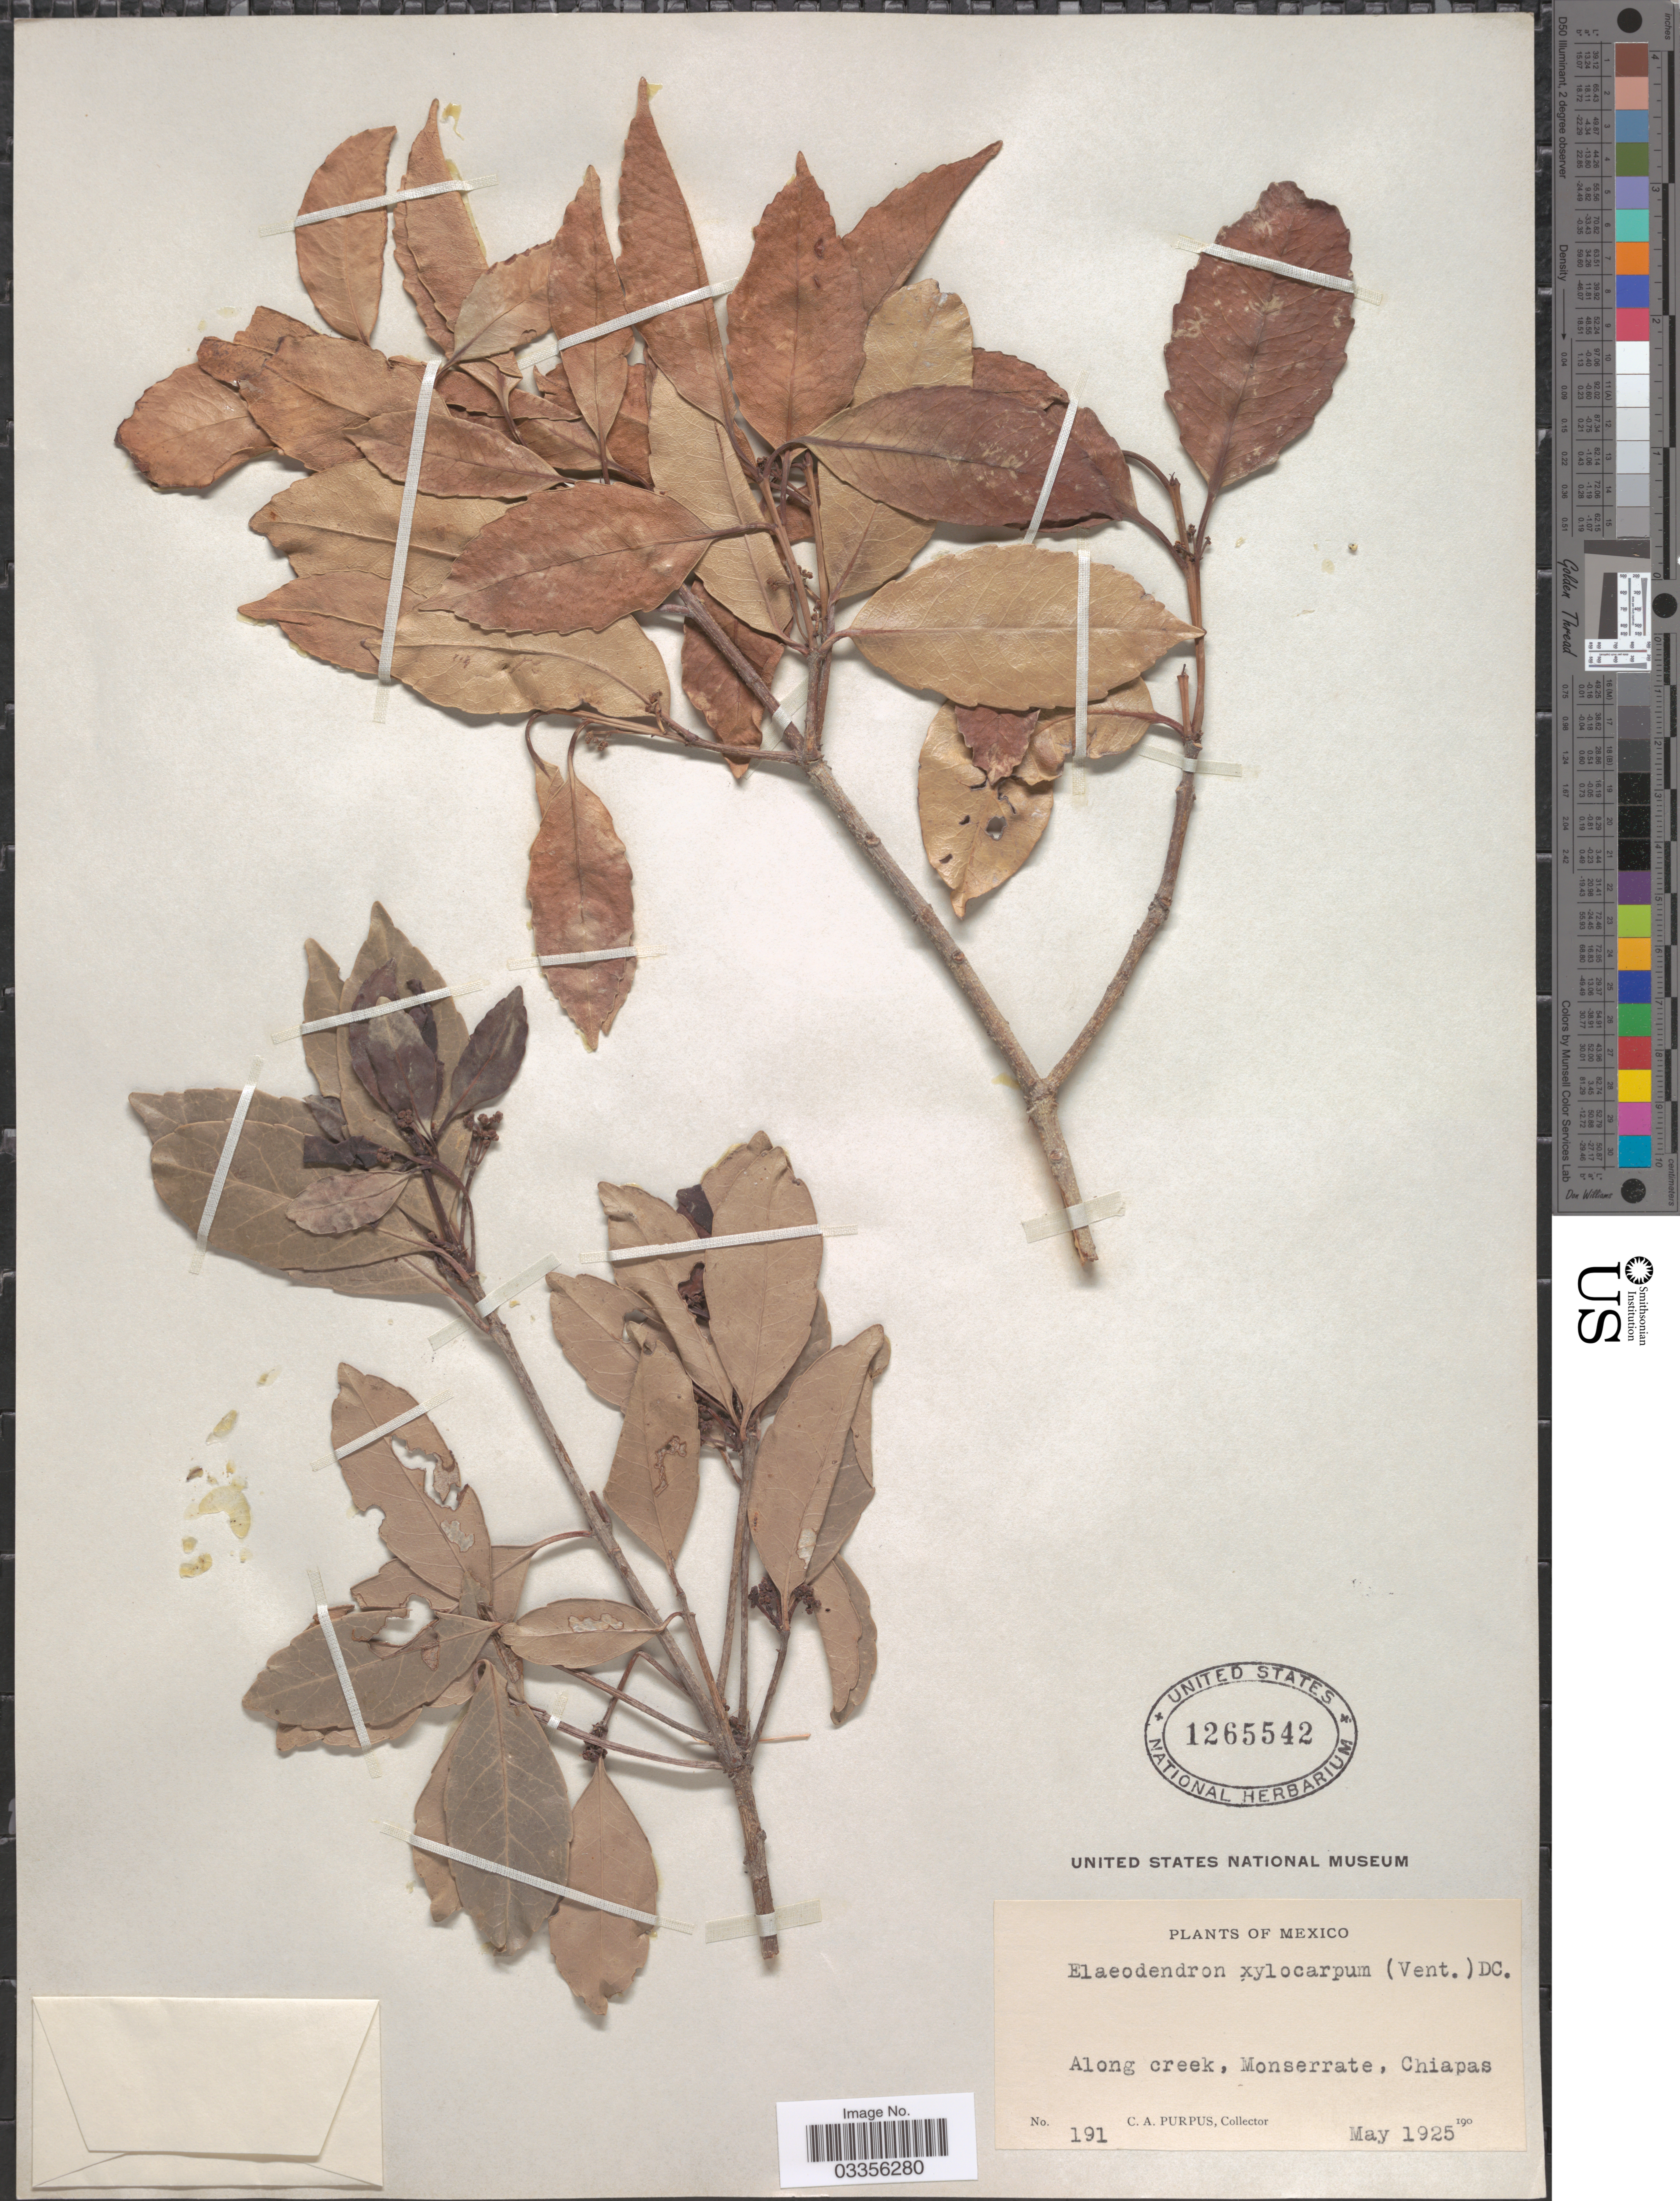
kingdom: Plantae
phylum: Tracheophyta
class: Magnoliopsida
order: Celastrales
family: Celastraceae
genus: Elaeodendron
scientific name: Elaeodendron xylocarpum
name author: (Vent.) DC.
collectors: C. A. Purpus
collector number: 191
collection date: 1925-05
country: Mexico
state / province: Chiapas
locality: Along creek, Monserrate.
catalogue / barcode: US 1265542